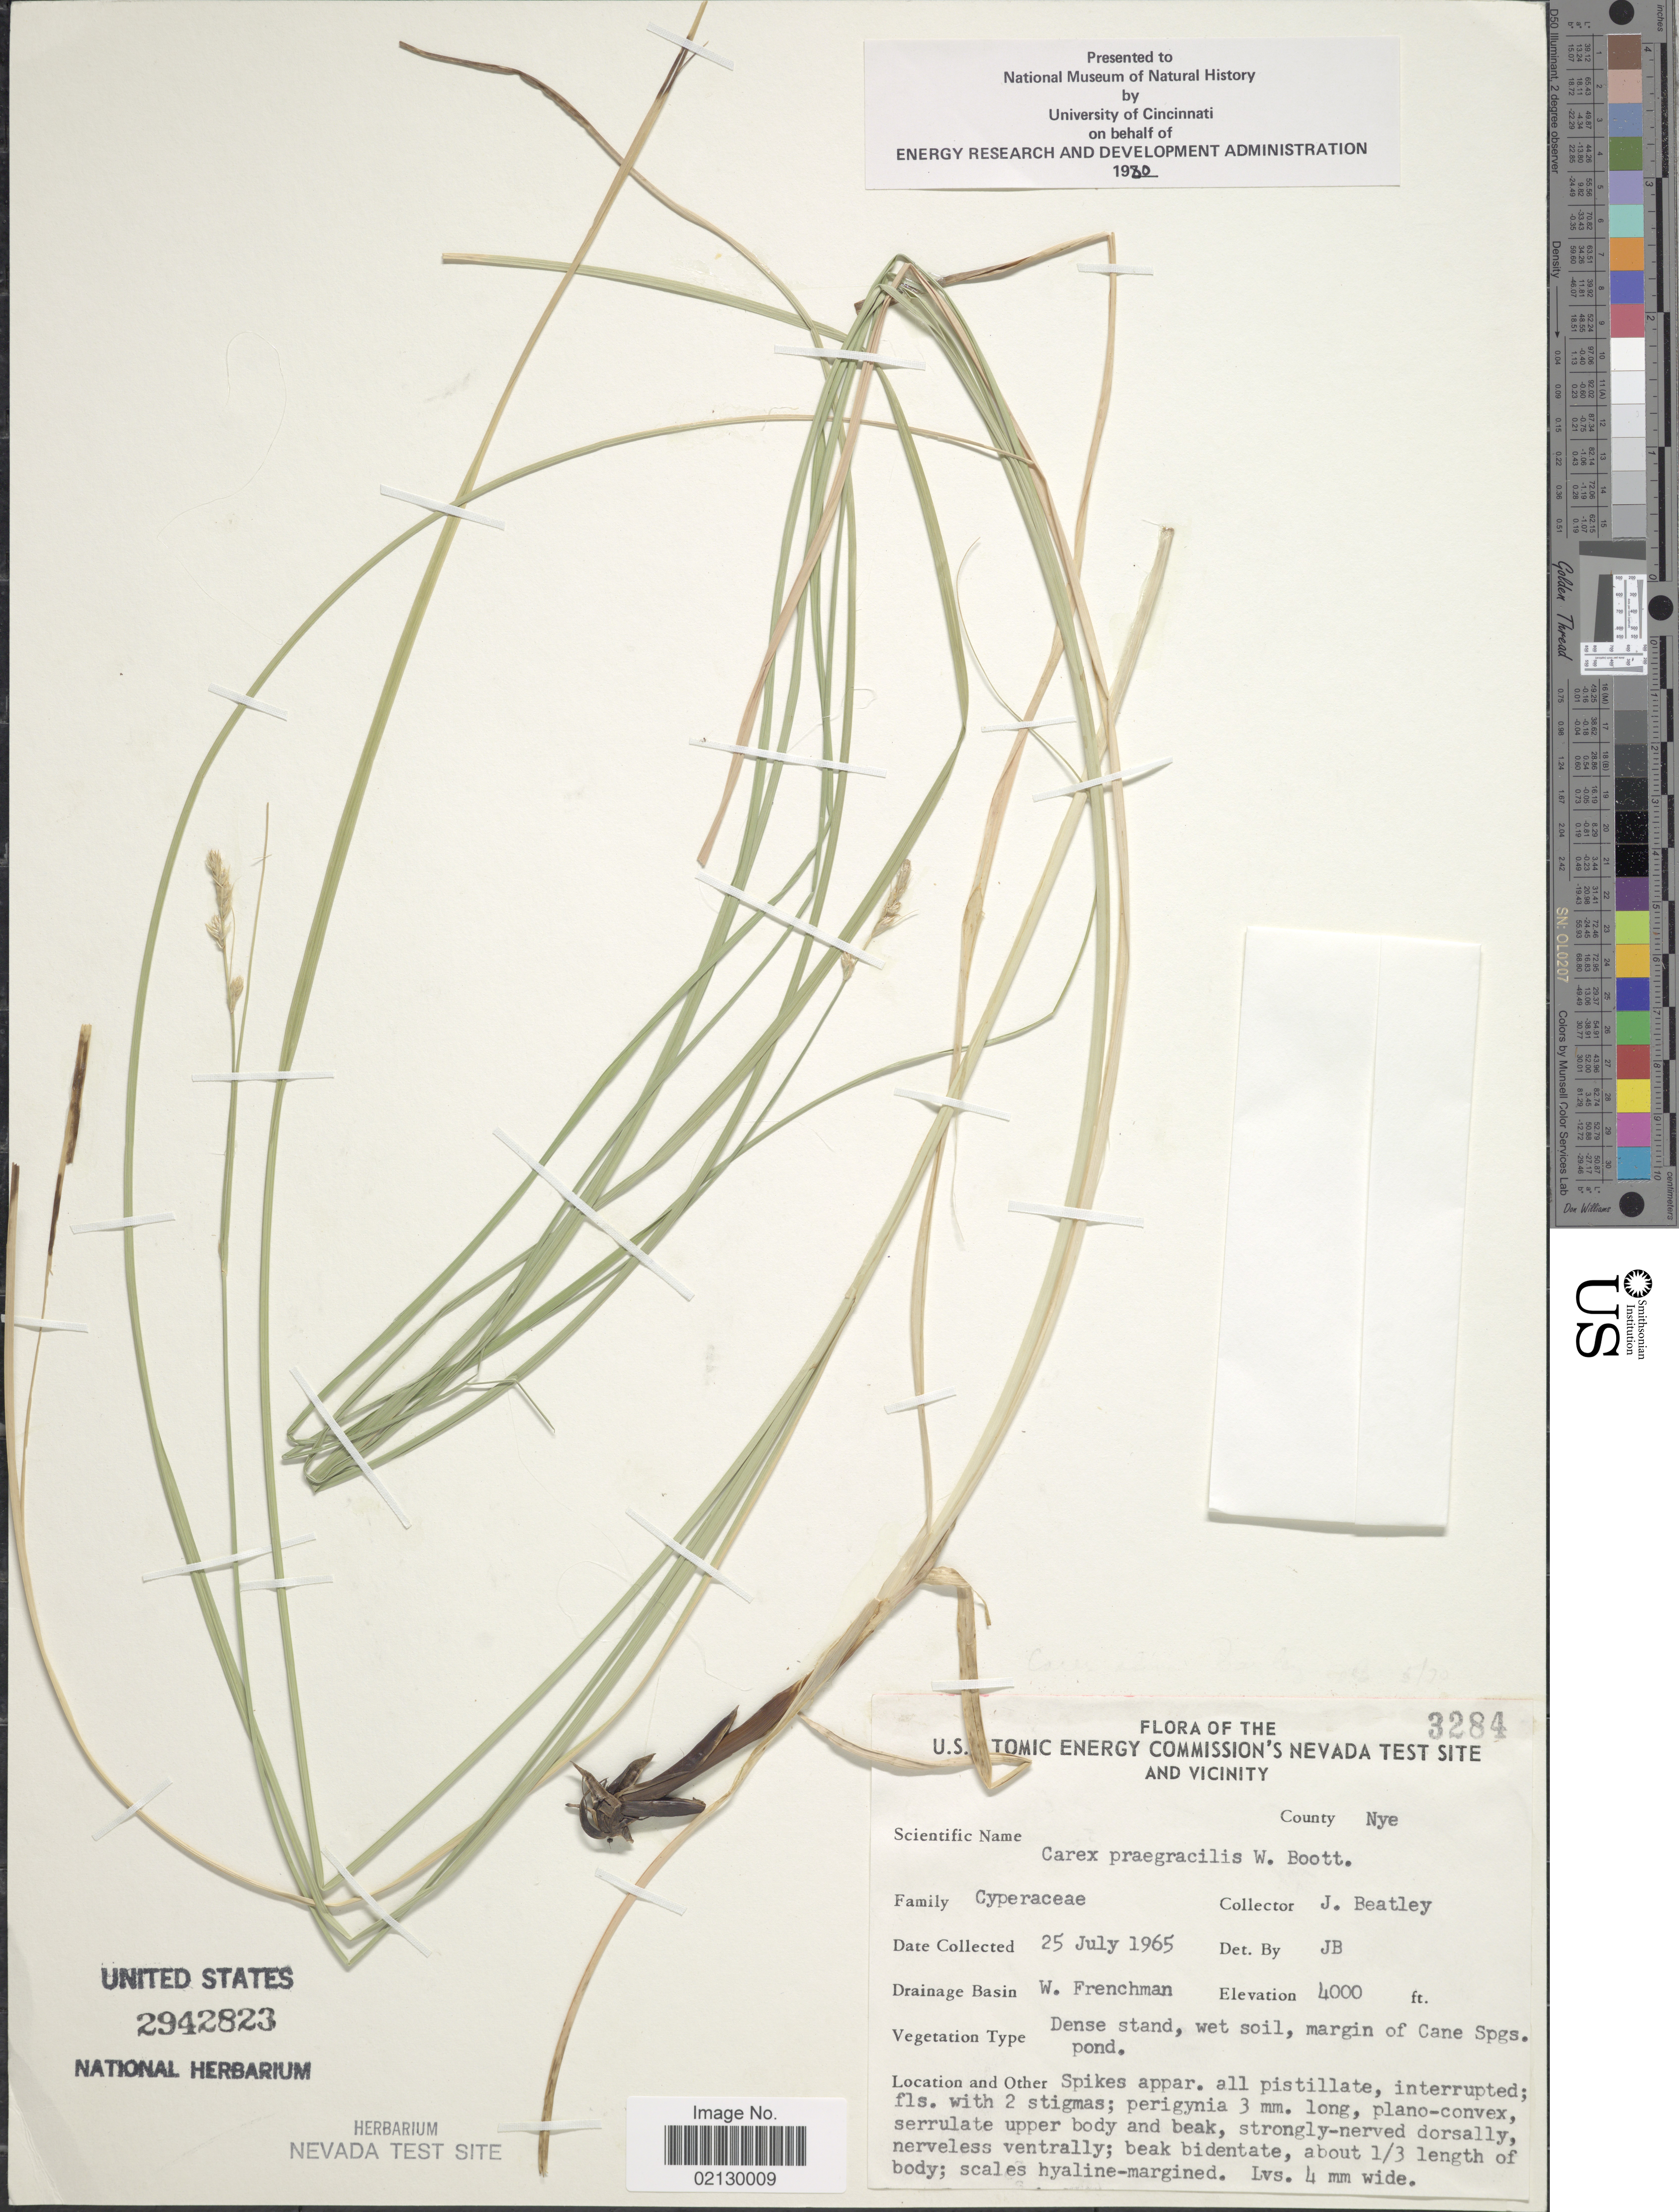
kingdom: Plantae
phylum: Tracheophyta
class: Liliopsida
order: Poales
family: Cyperaceae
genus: Carex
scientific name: Carex praegracilis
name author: W. Boott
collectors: J. C. Beatley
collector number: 3284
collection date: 1965-07-25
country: United States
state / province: Nevada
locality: U. S. A Atomic Energy Commisoon's Nevada Test Site and Vicinity. County Nye. W. Frenchman, margin of Cane Spgs. pond.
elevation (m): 1219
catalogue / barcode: US 2942823